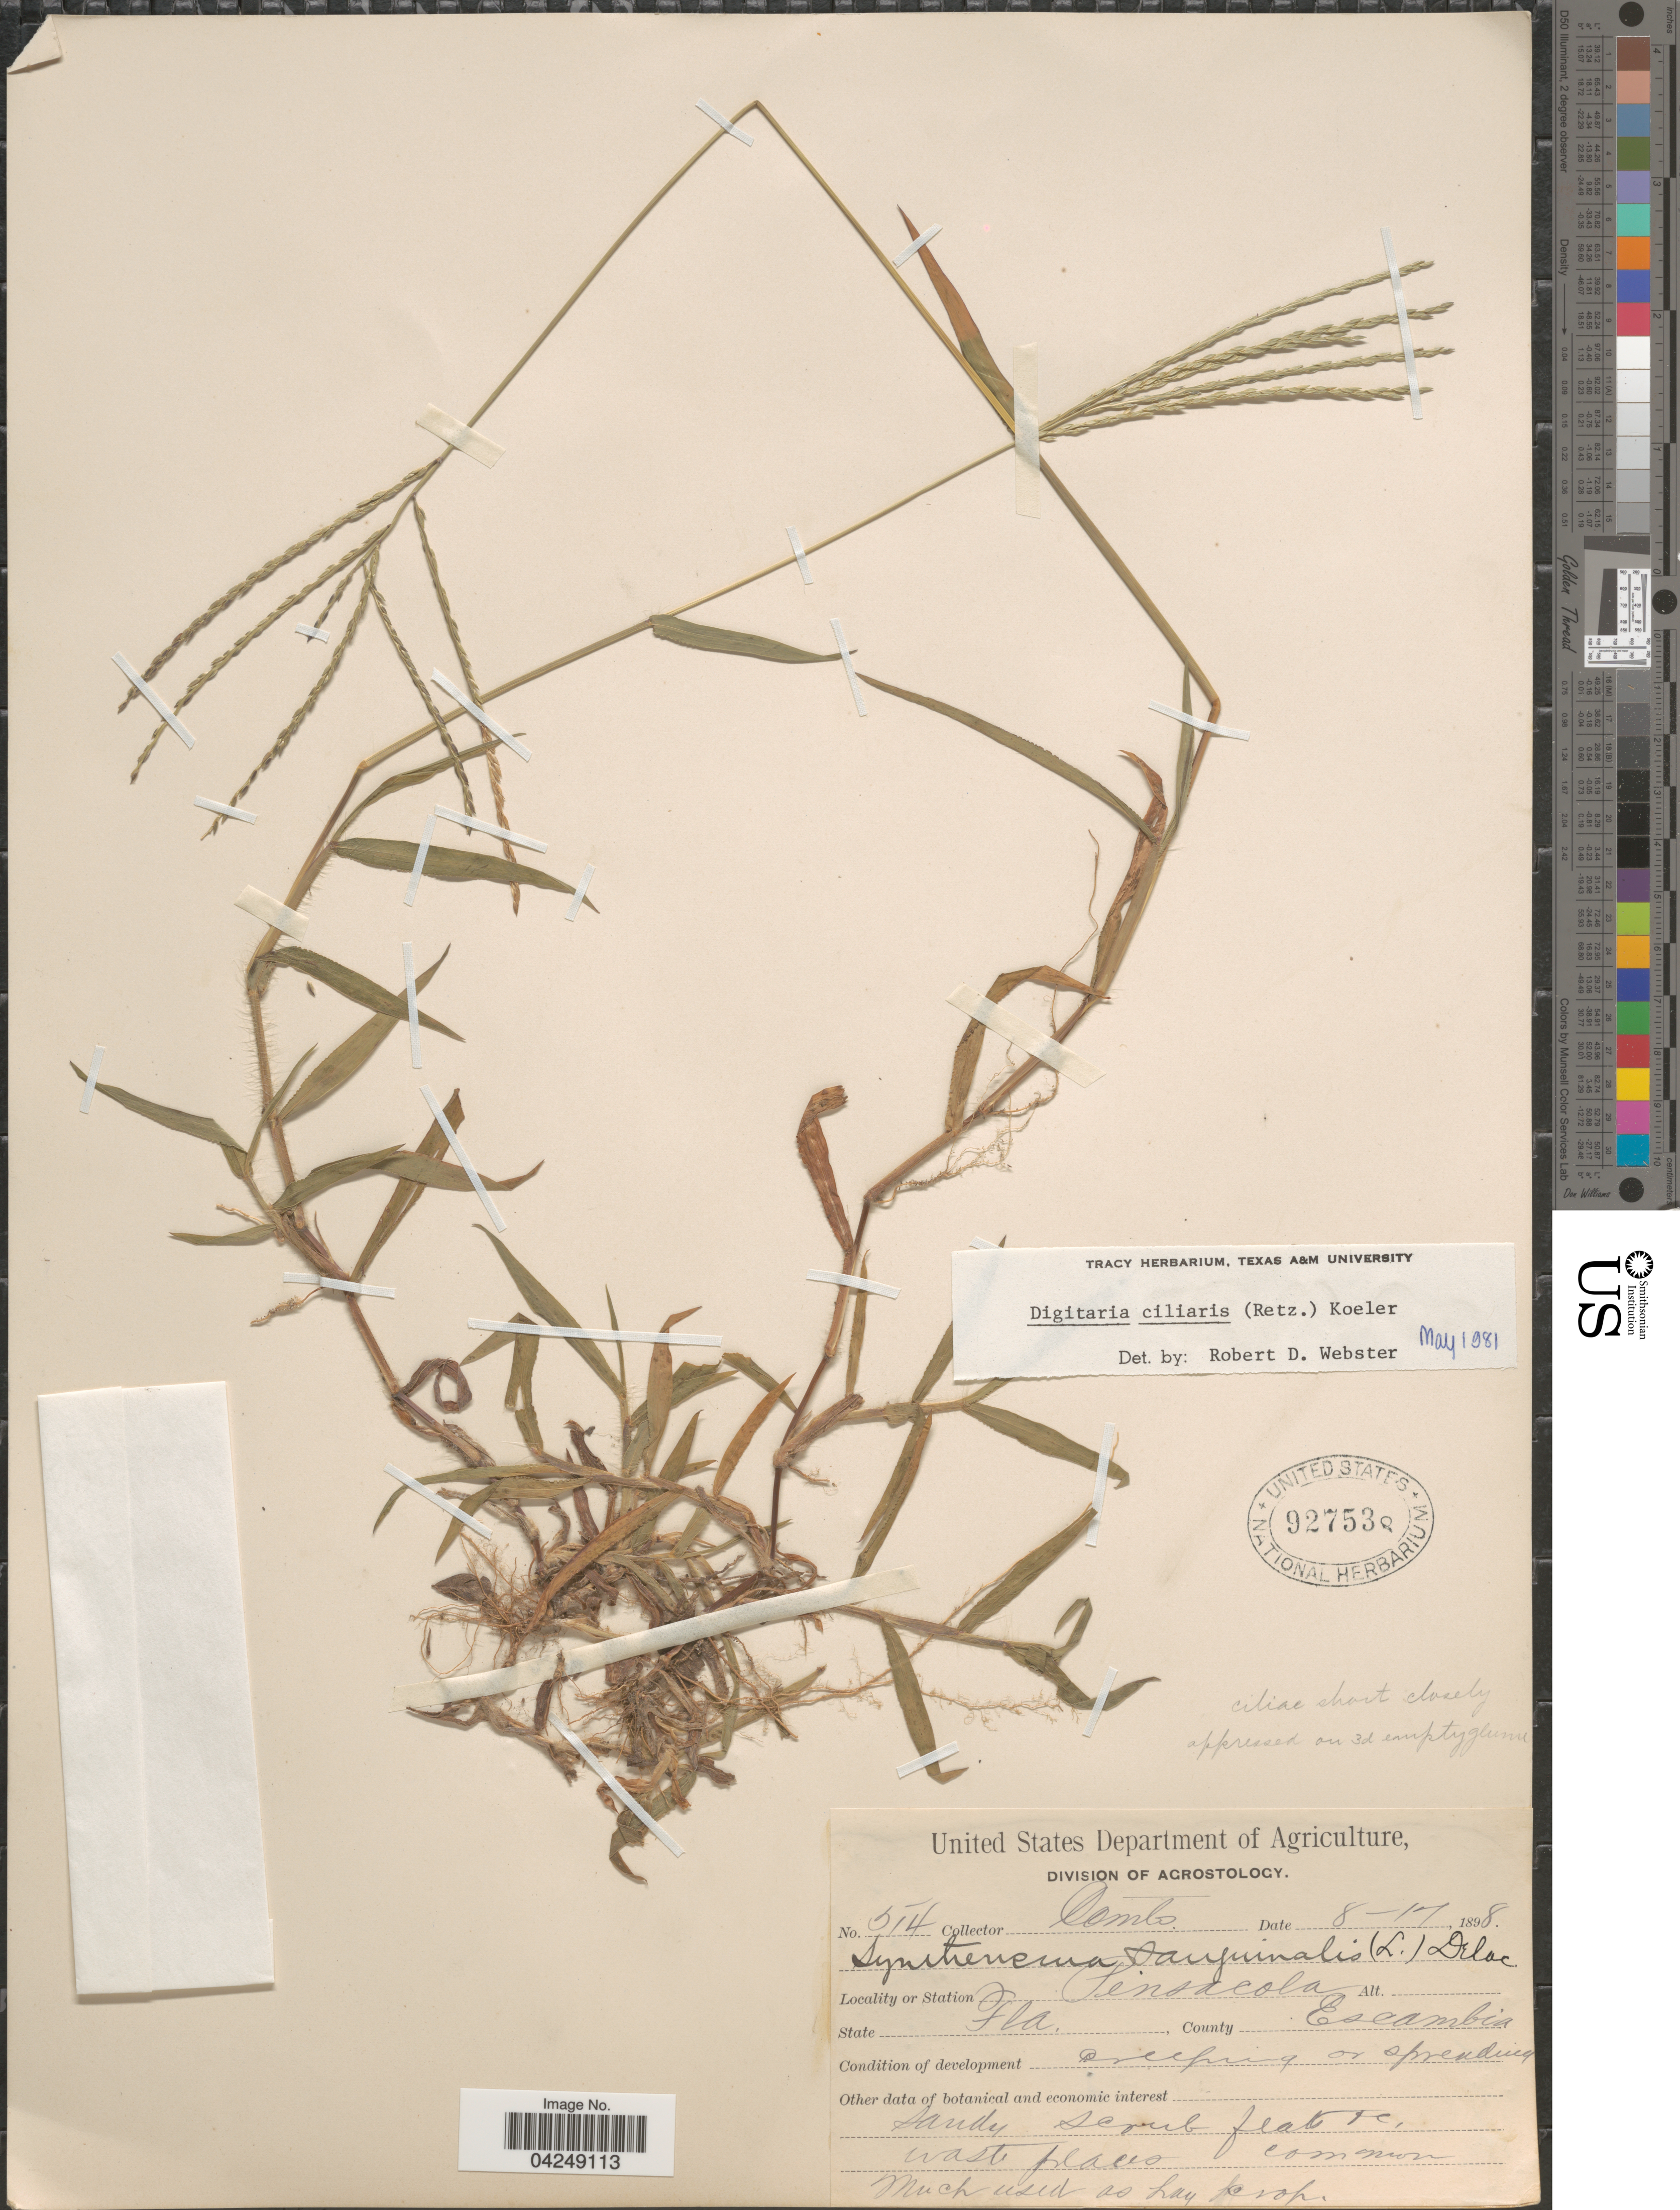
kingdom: Plantae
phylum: Tracheophyta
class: Liliopsida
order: Poales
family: Poaceae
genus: Digitaria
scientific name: Digitaria ciliaris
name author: (Retz.) Koeler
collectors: -. Combs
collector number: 514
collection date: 1898-08-17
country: United States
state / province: Florida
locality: Pensacola. County Escambia.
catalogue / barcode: US 927538